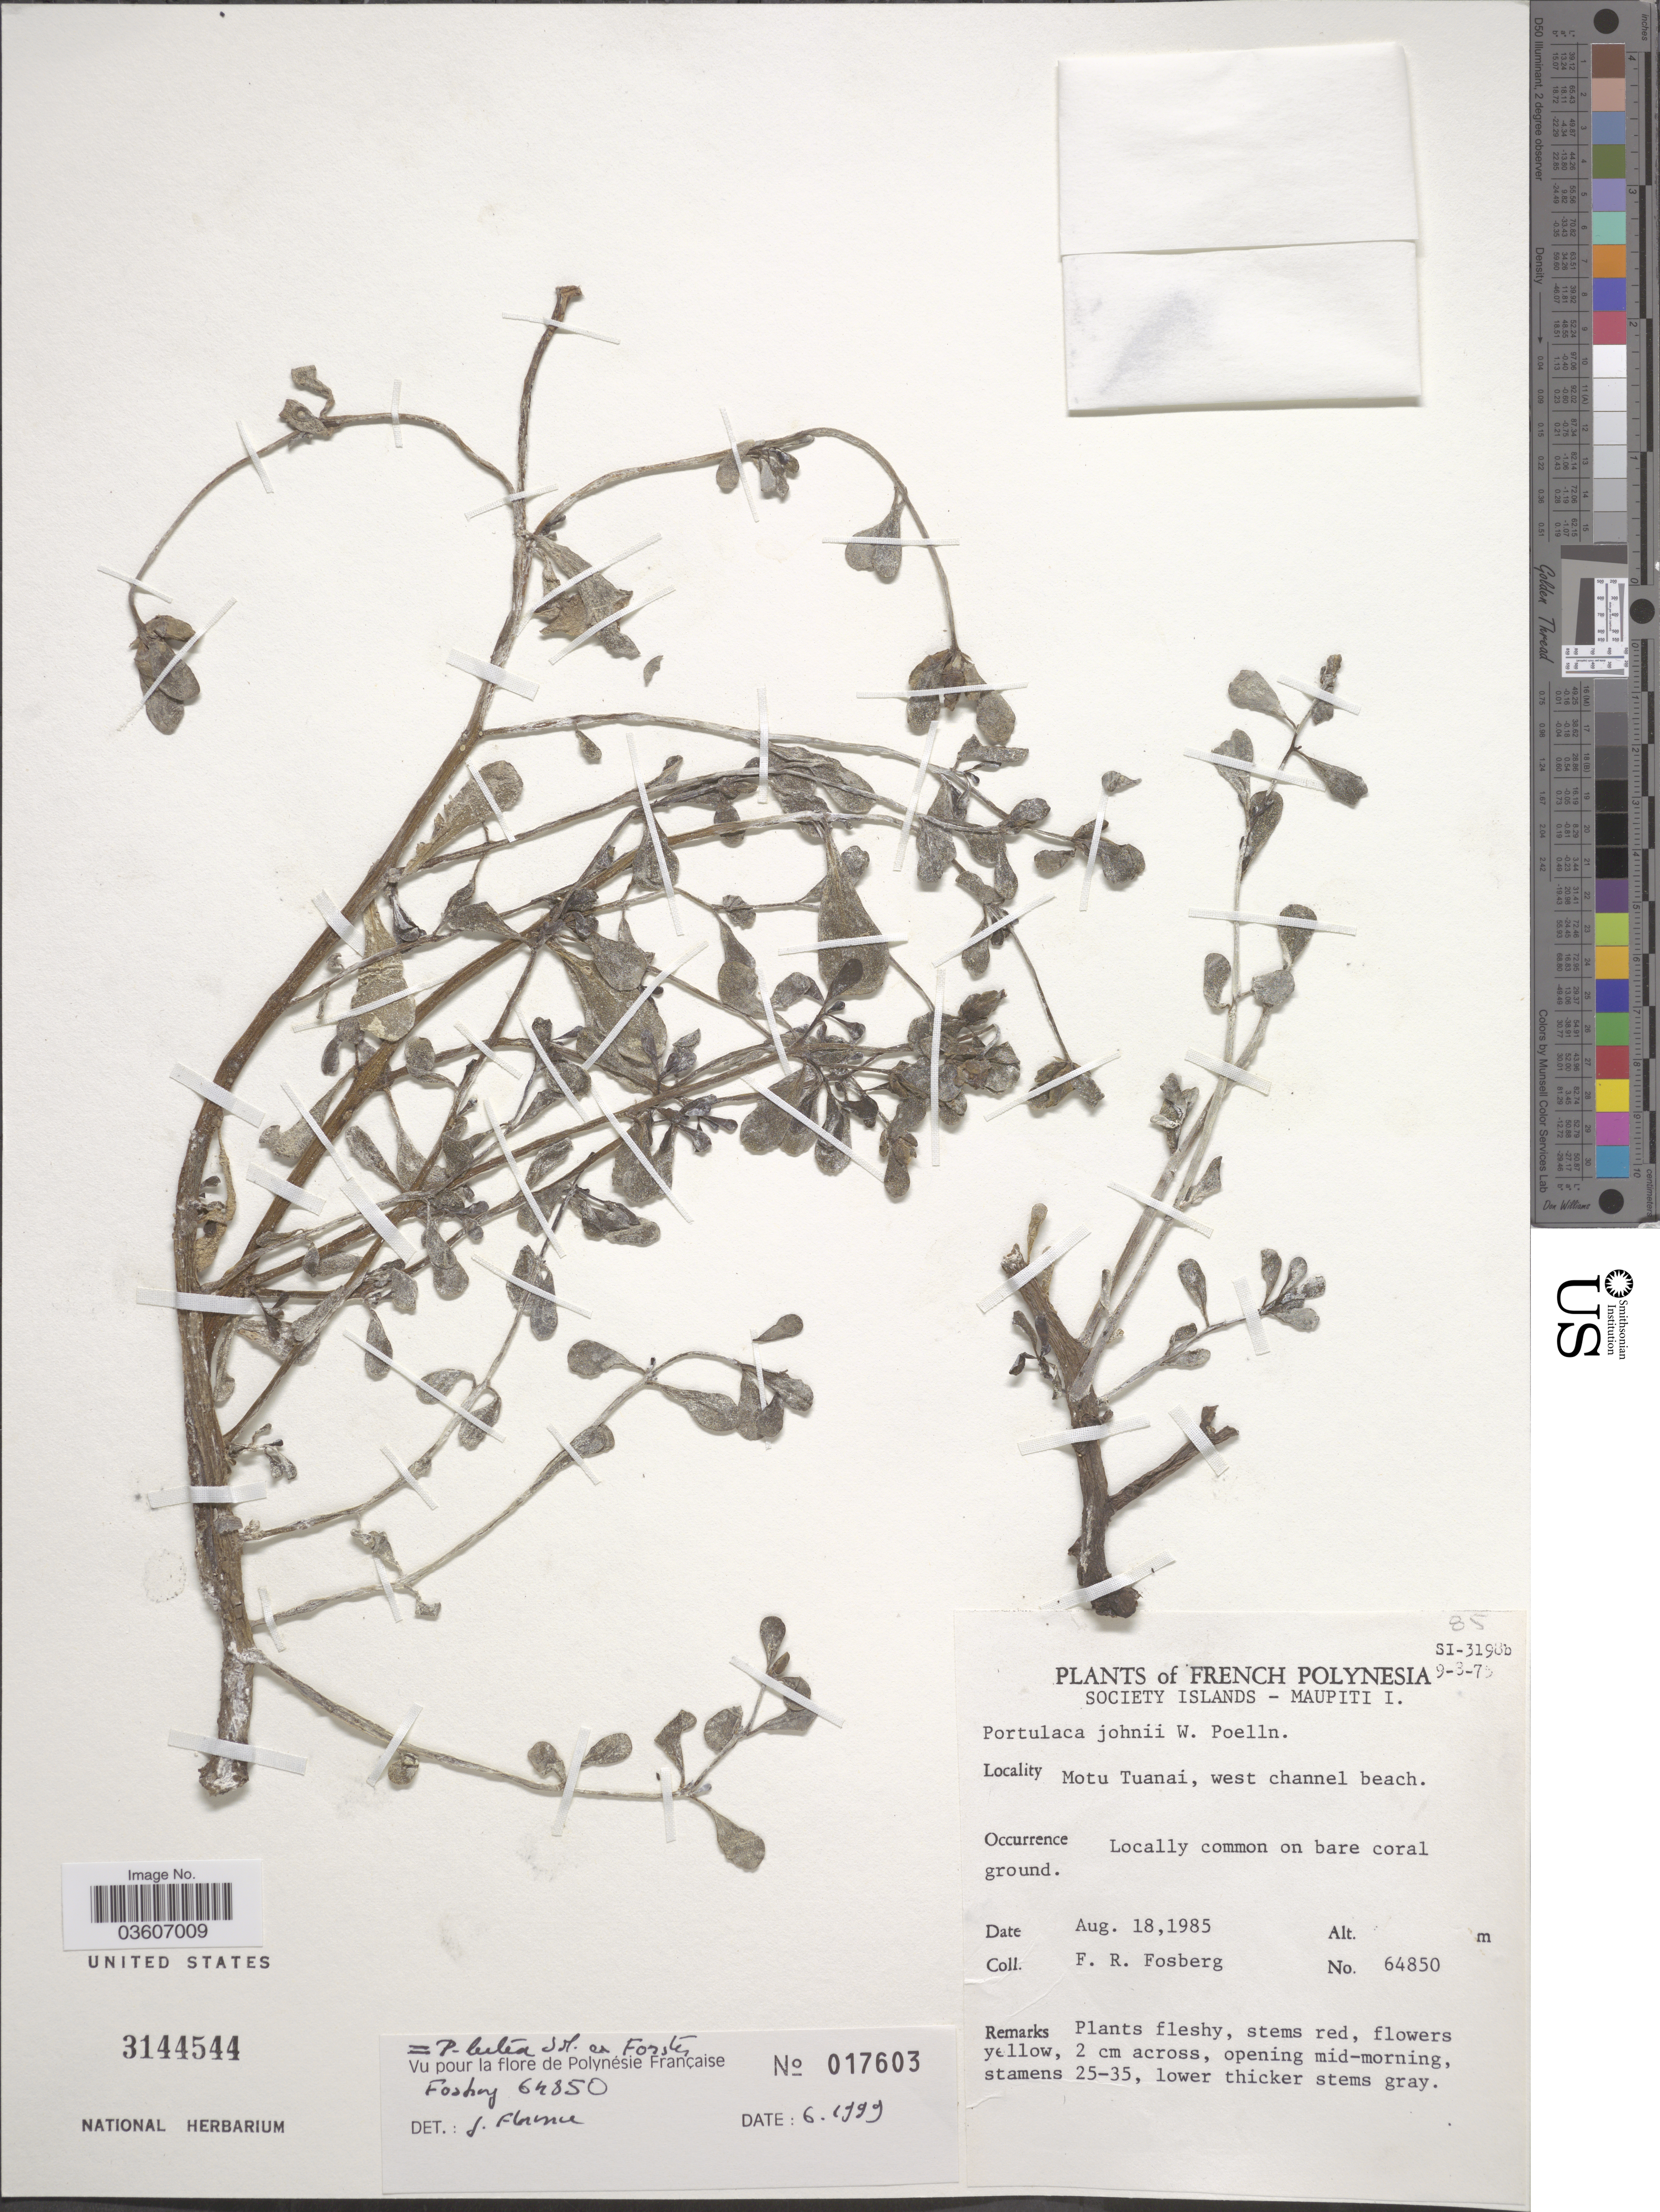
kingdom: Plantae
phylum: Tracheophyta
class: Magnoliopsida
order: Caryophyllales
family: Portulacaceae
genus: Portulaca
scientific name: Portulaca lutea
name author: Sol. ex G. Forst.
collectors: F. R. Fosberg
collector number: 64850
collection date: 1985-08-18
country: French Polynesia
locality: Society Islands - Maupiti I. Motu Tuanai, west channel beach.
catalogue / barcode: US 3144544